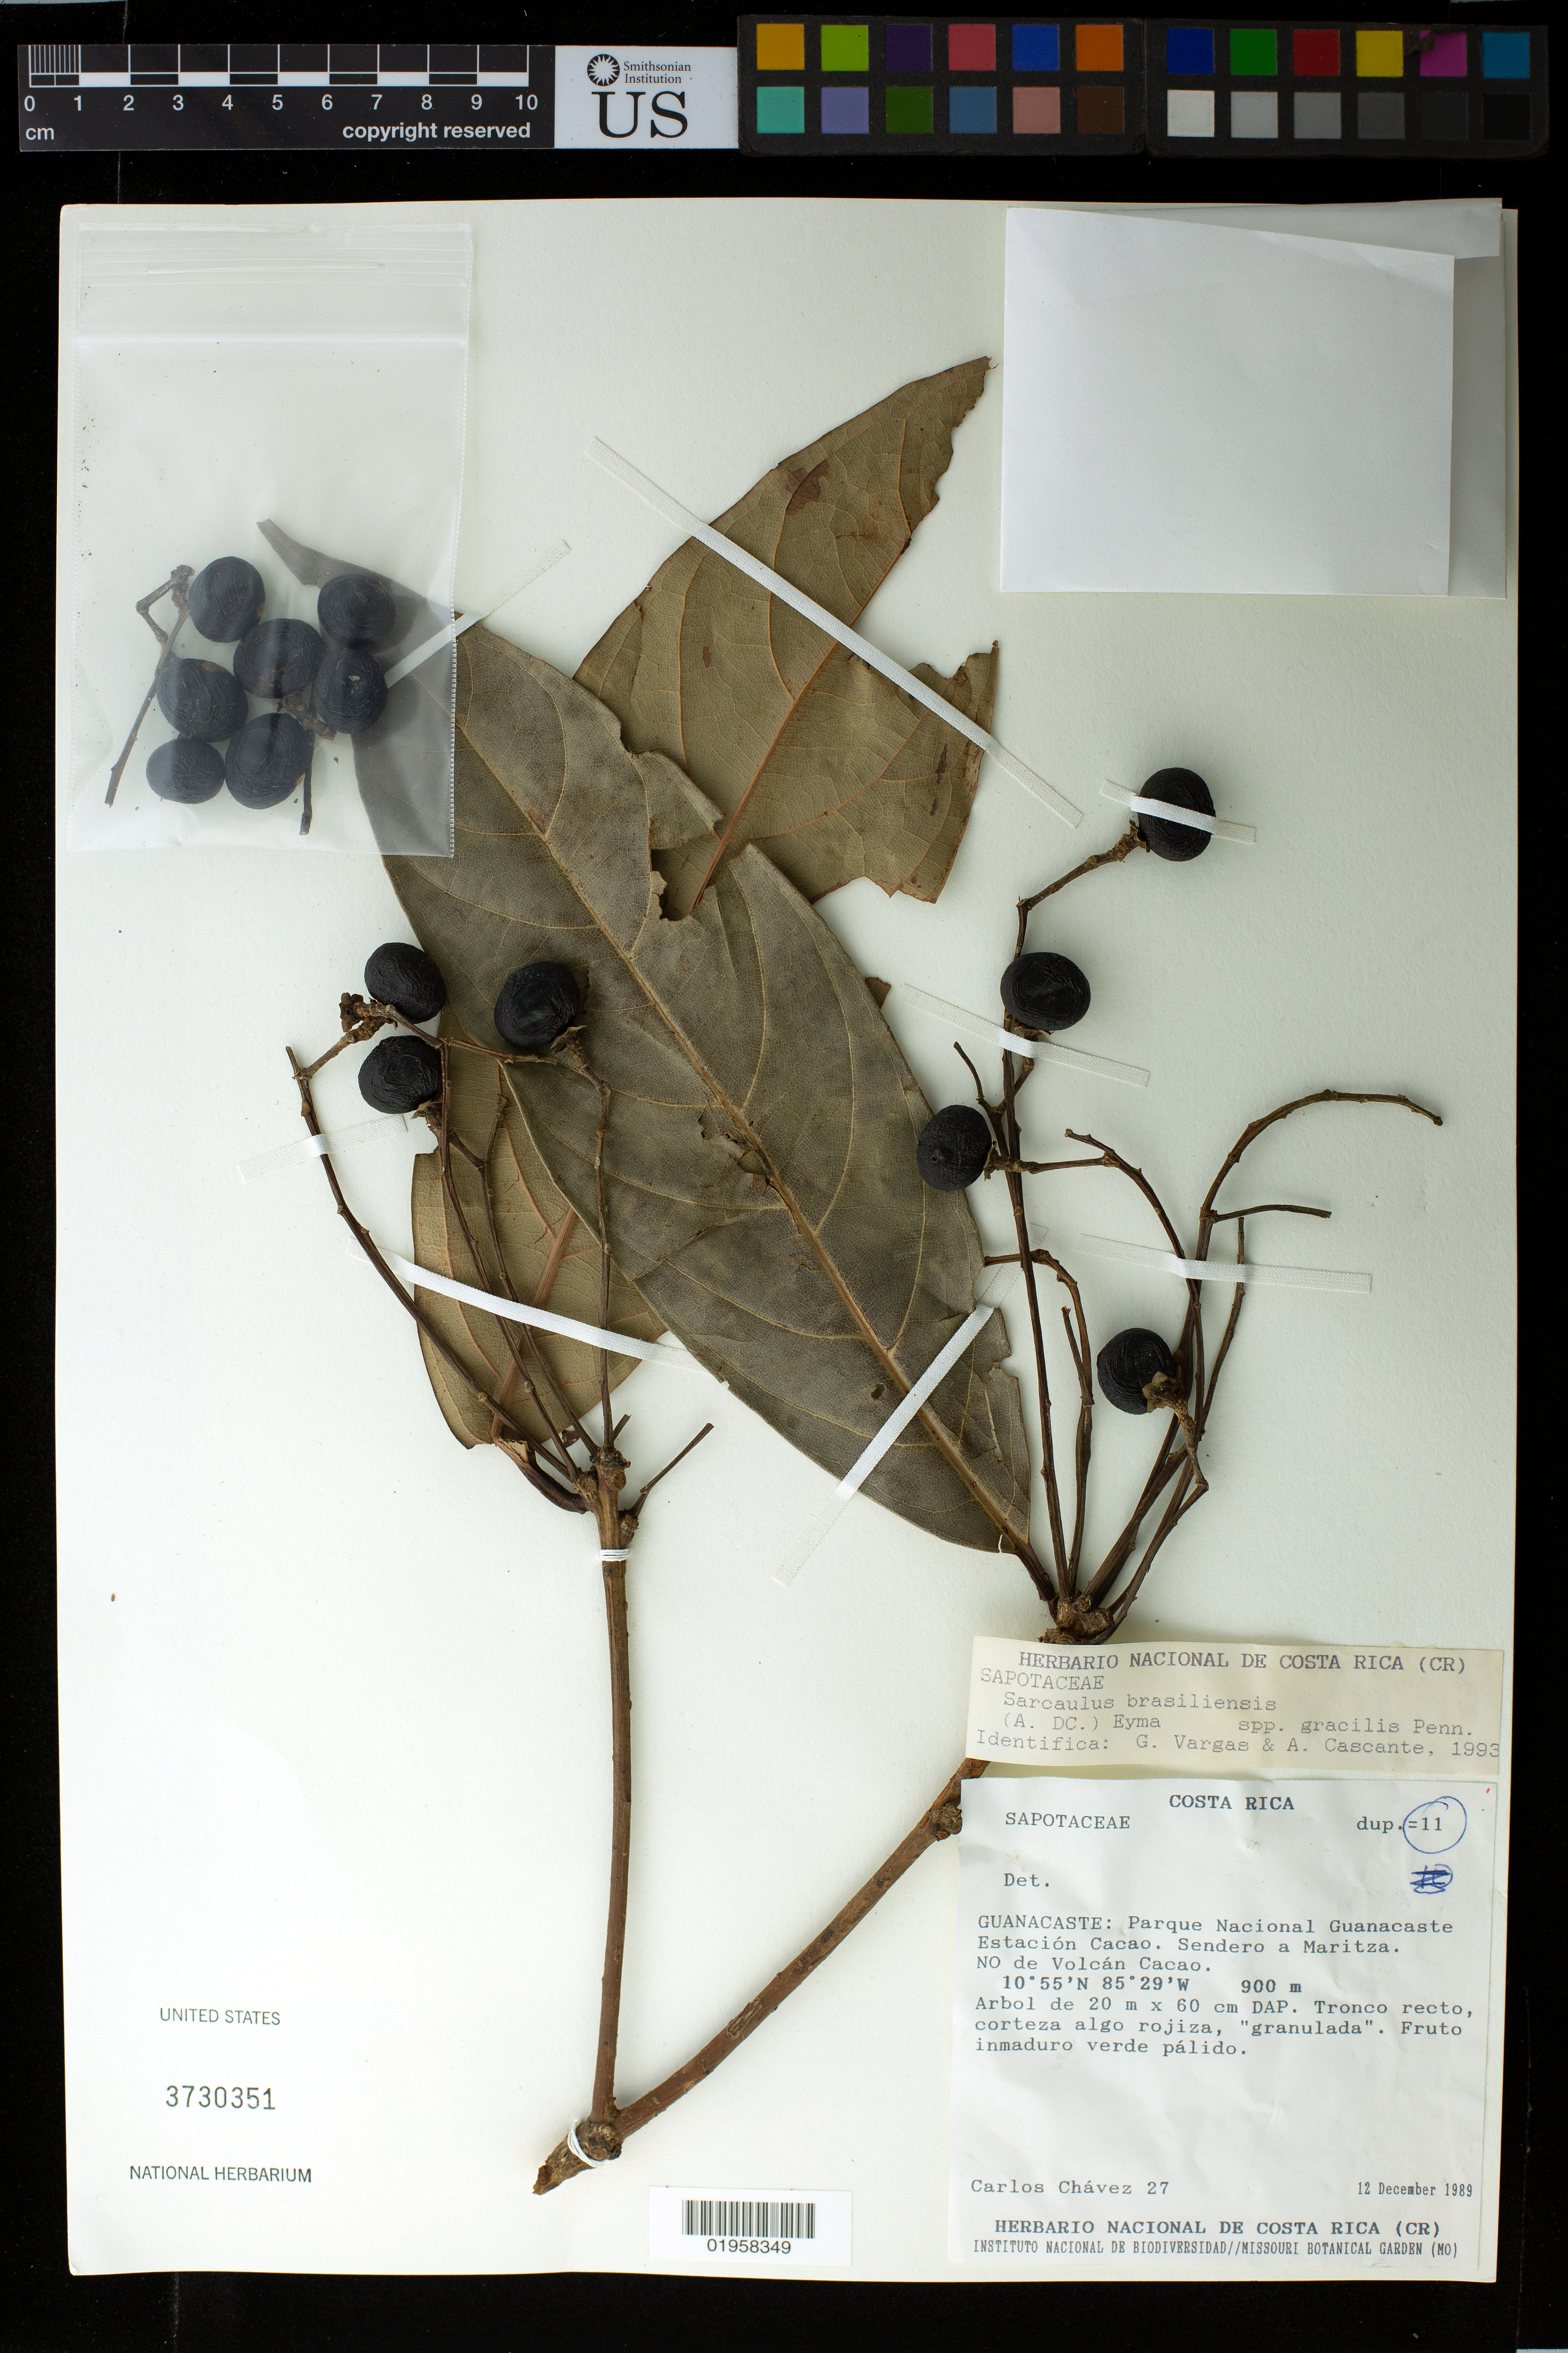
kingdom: Plantae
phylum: Tracheophyta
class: Magnoliopsida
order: Ericales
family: Sapotaceae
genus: Sarcaulus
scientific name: Sarcaulus brasiliensis ssp. gracilis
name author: T.D. Penn.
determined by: Vargas, G.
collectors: C. Chávez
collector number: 27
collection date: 1989-12-12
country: Costa Rica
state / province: Guanacaste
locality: Parque Nacional Guanacaste, Estación Cacao. Sendero a Maritza. NO de Volcán Cacao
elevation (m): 900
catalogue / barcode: US 3730351